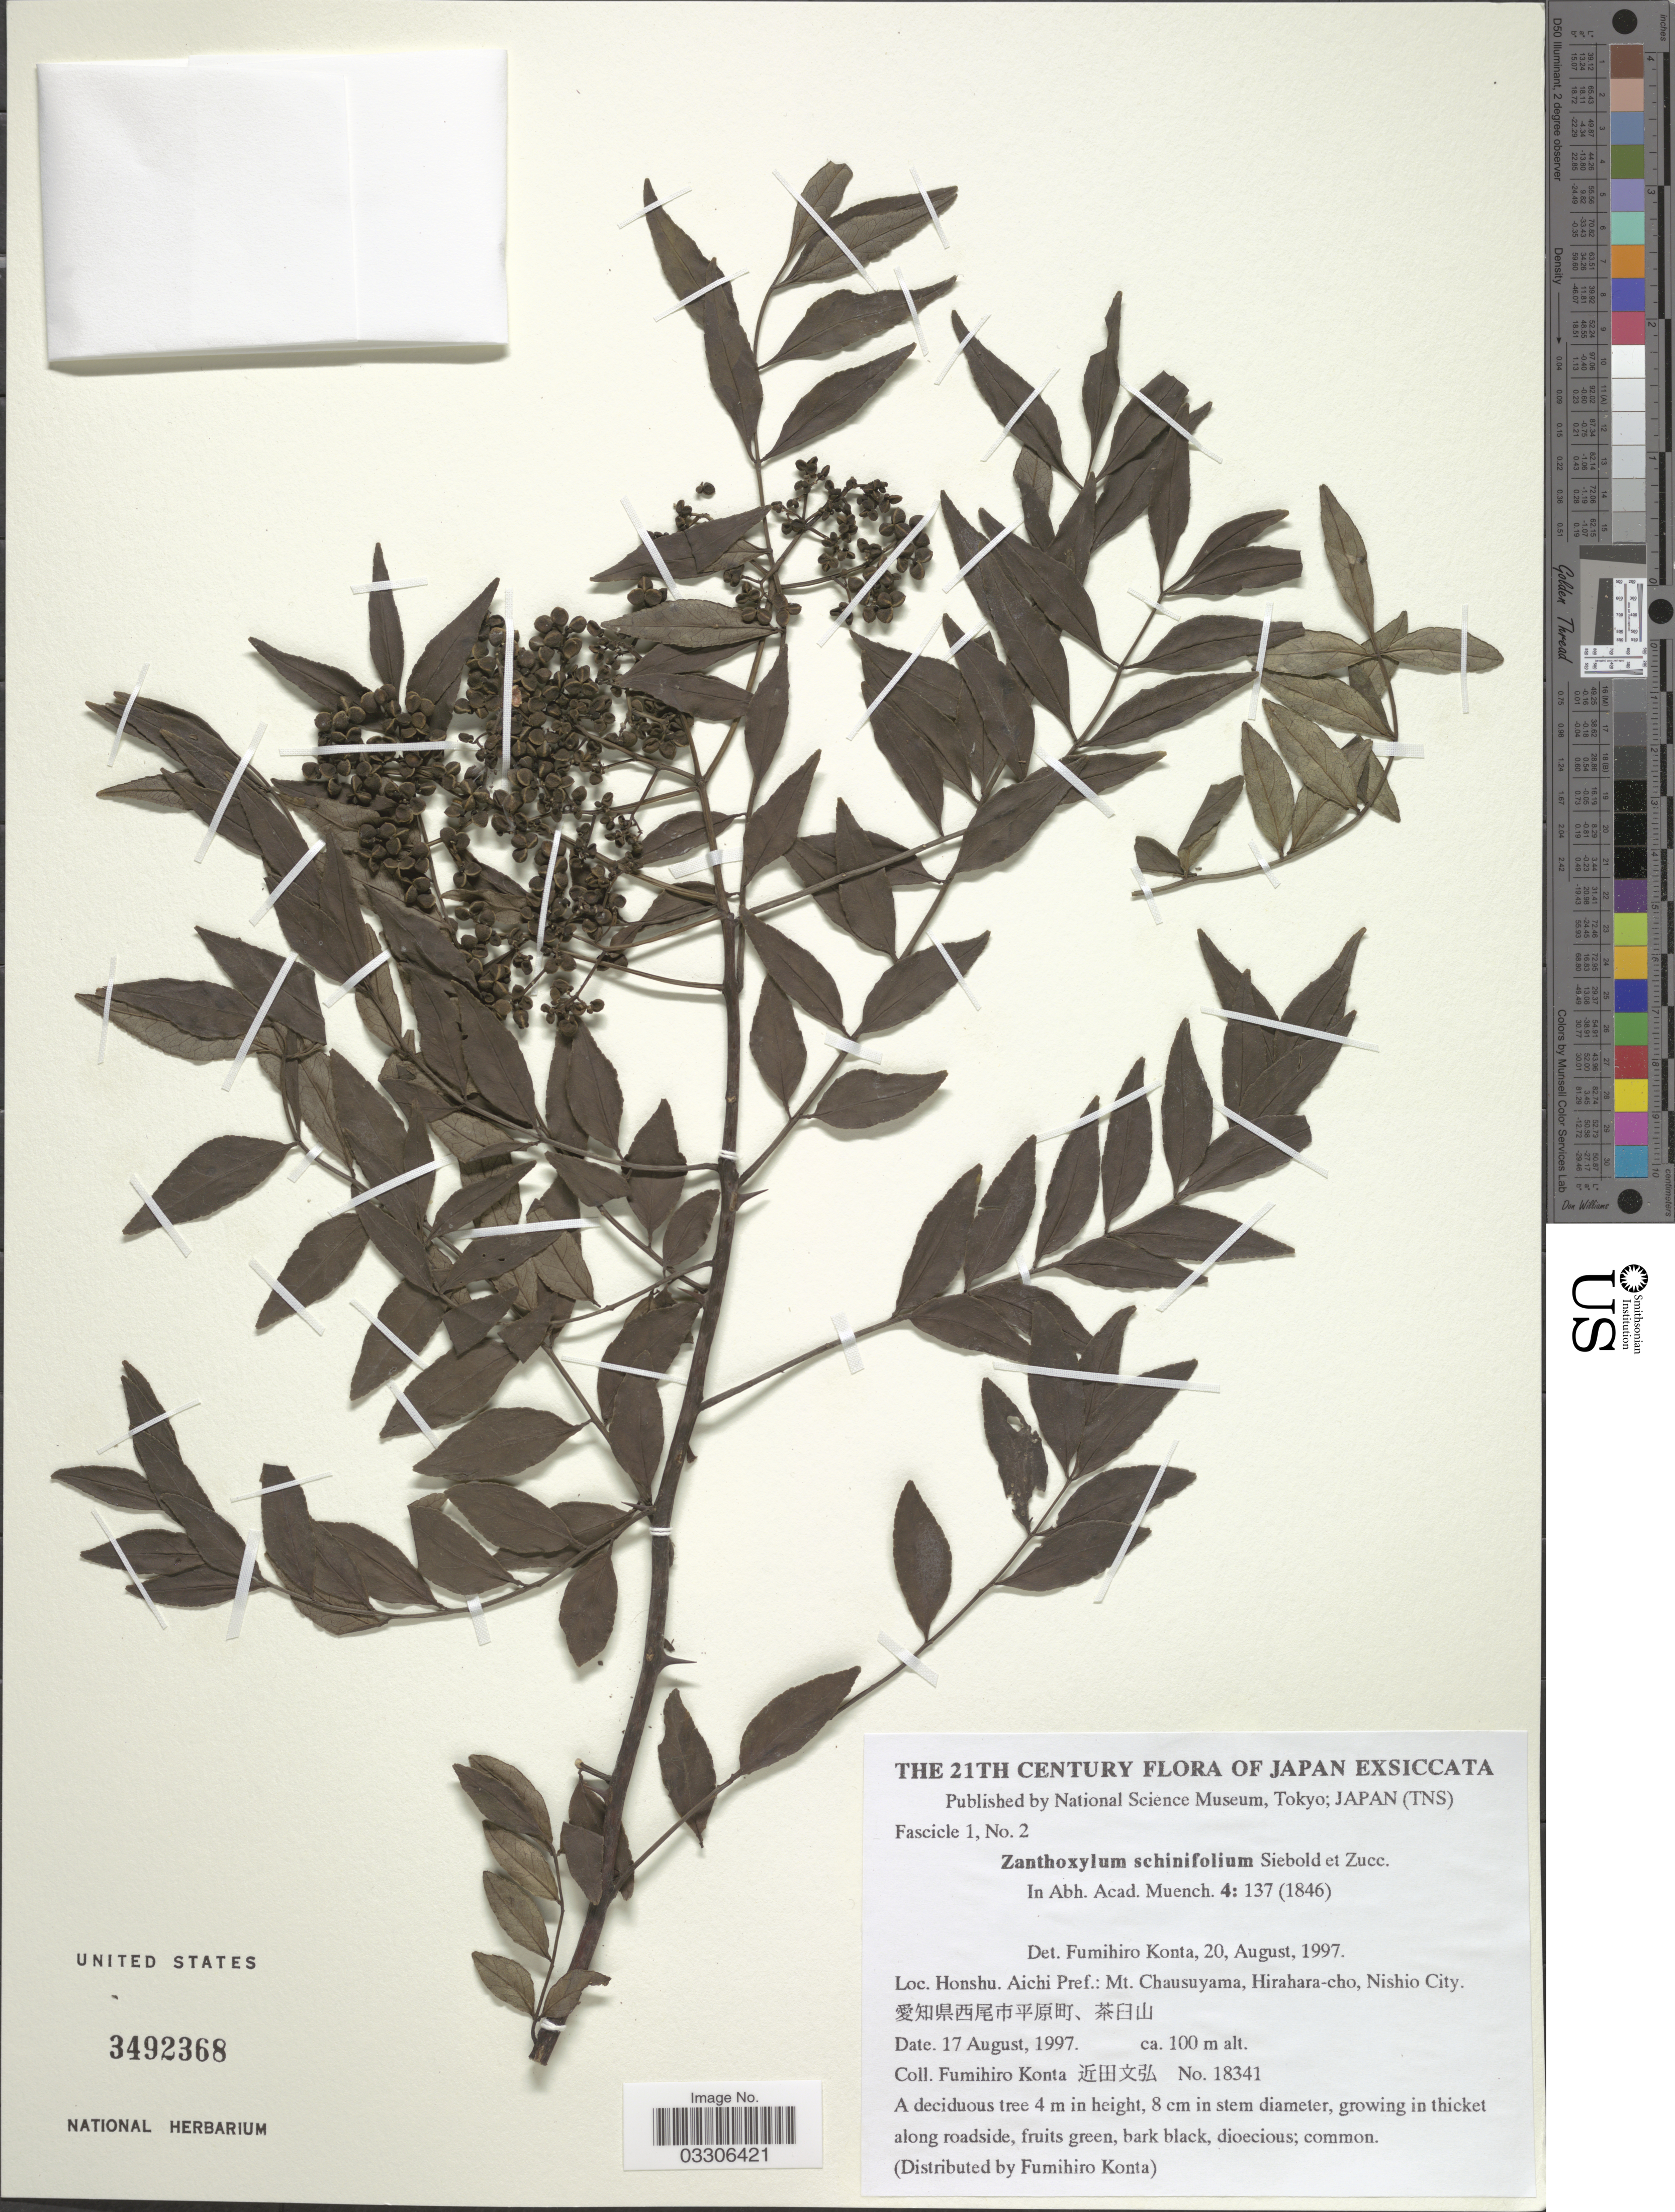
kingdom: Plantae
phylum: Tracheophyta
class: Magnoliopsida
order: Sapindales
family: Rutaceae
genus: Zanthoxylum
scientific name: Zanthoxylum schinifolium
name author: Siebold & Zucc.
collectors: F. Konta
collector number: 18341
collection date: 1997-08-17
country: Japan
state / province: Aiti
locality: Honshu. Aichi Pref.: Mt. Chausuyama, Hirahara-cho, Nishio City. X.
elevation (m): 100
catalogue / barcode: US 3492368